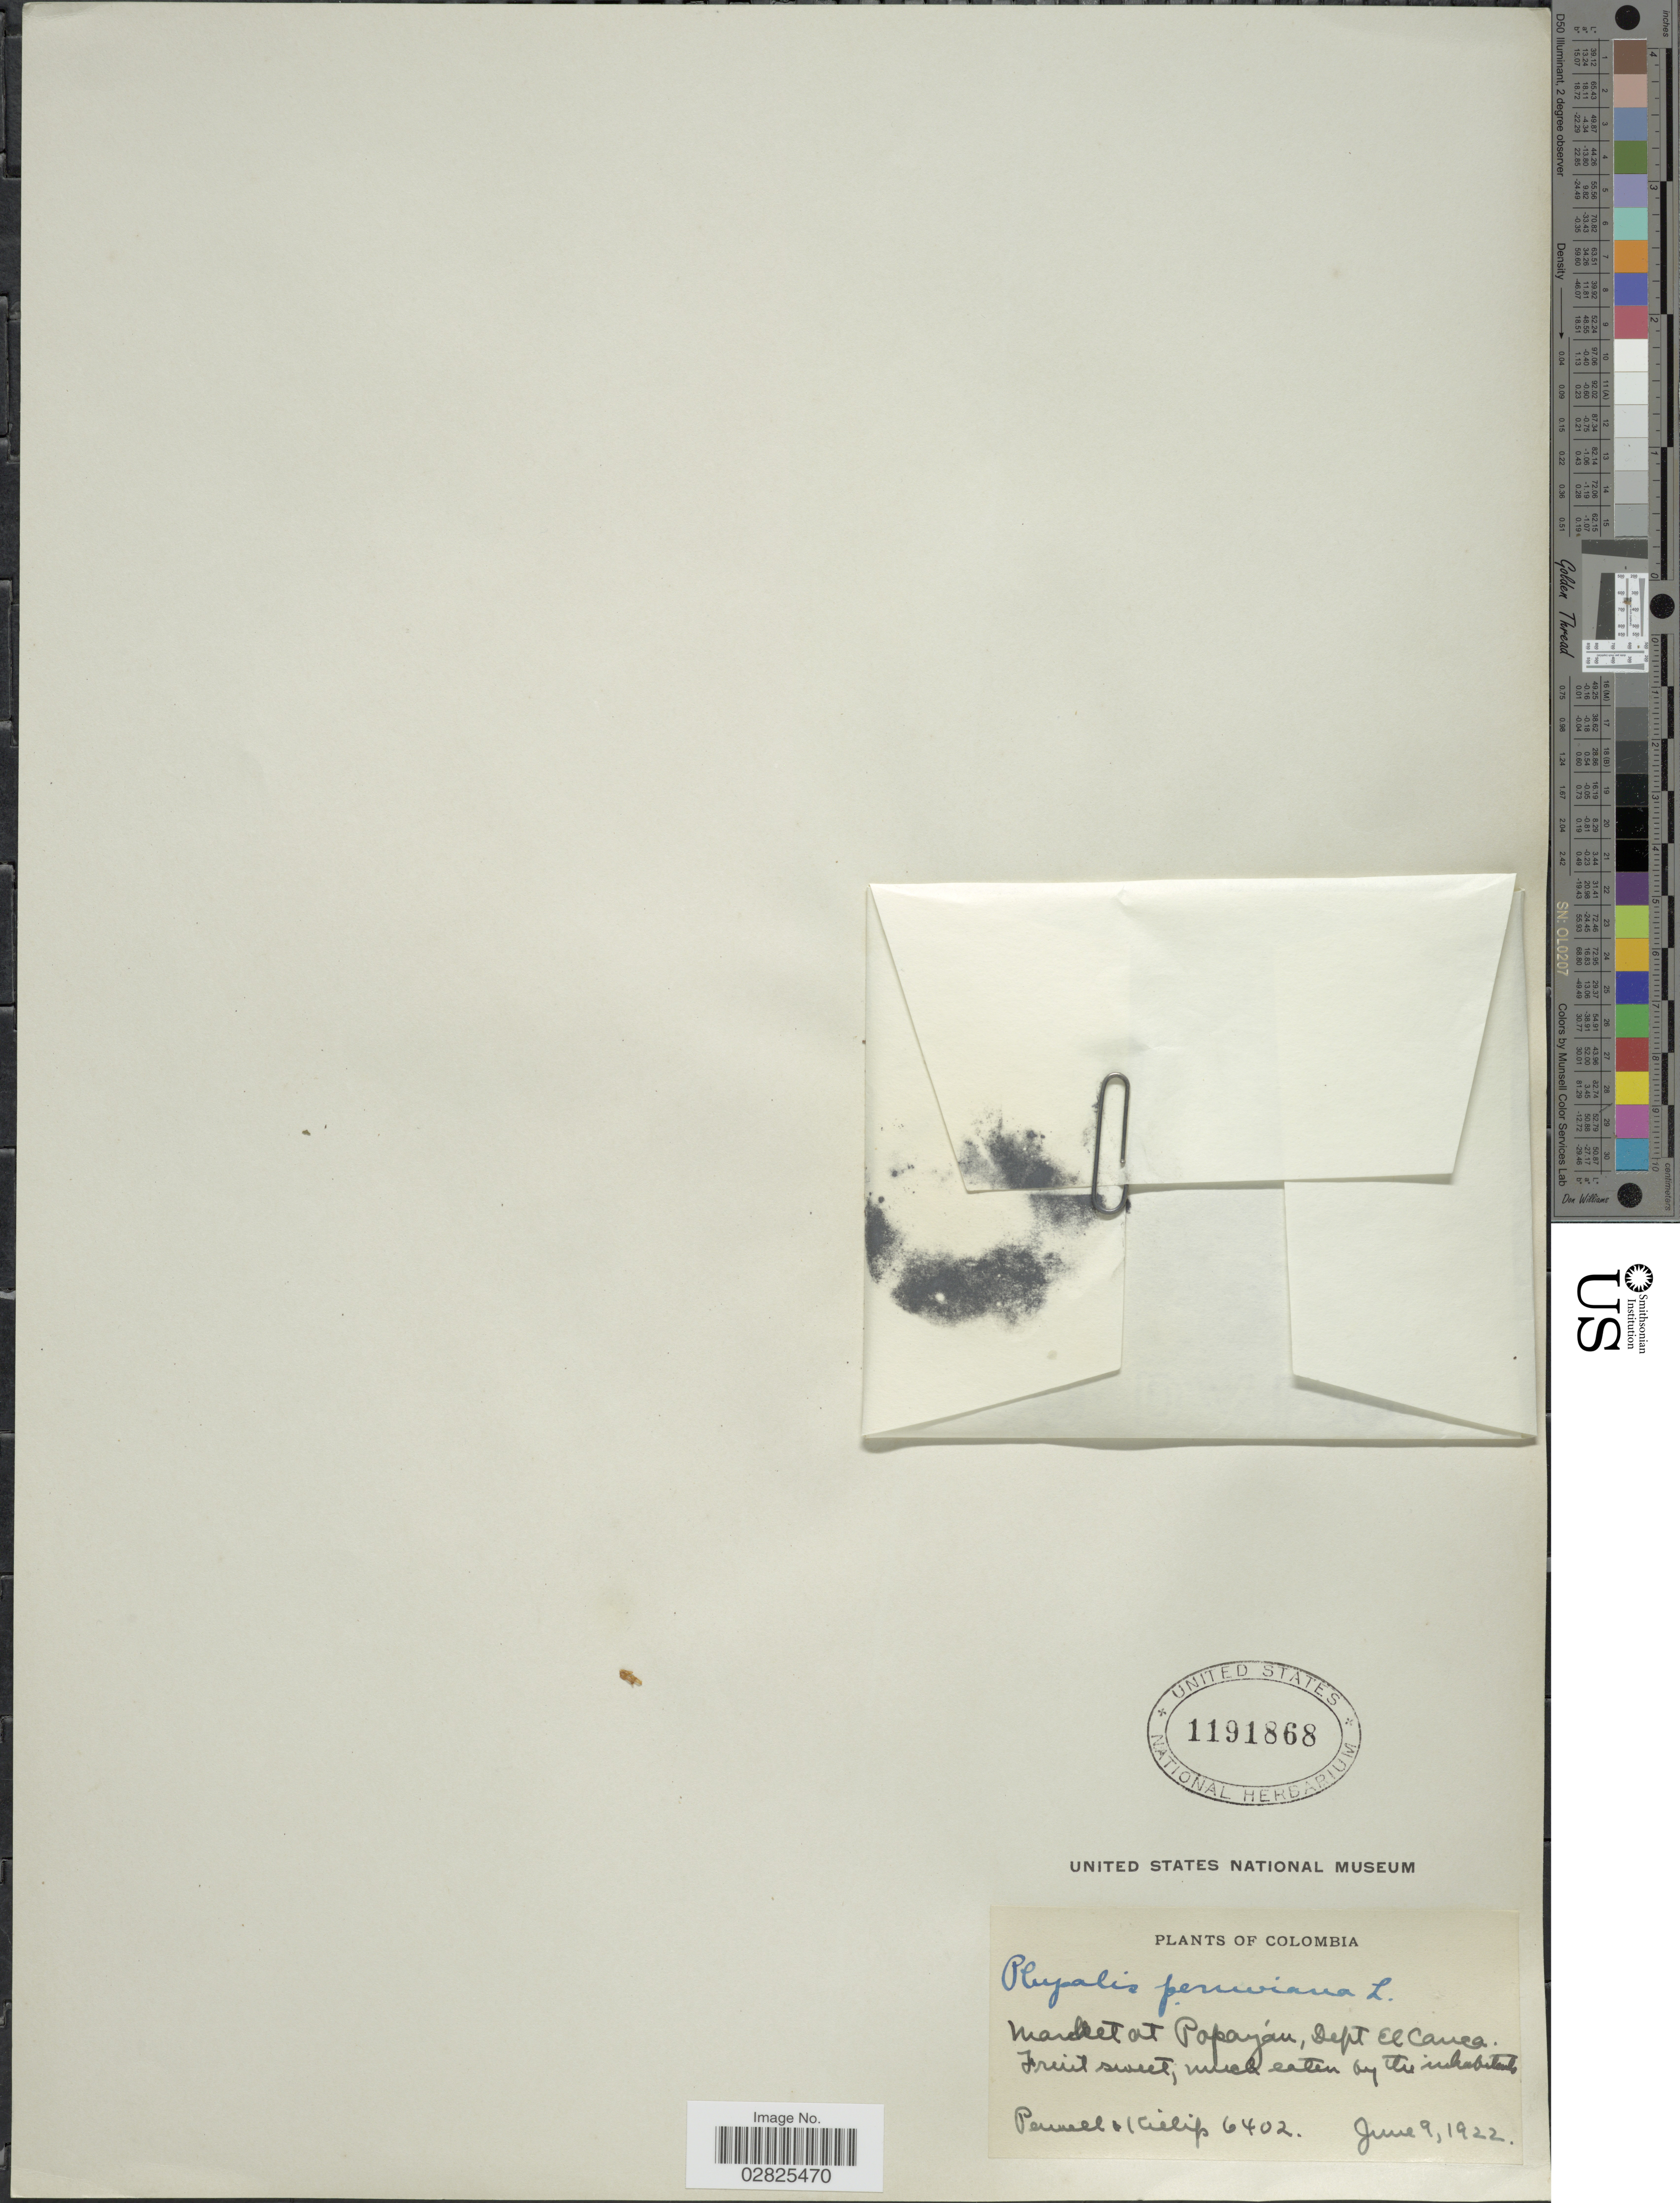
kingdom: Plantae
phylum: Tracheophyta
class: Magnoliopsida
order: Solanales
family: Solanaceae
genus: Physalis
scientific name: Physalis peruviana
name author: L.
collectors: -. Pennell & Killip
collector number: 6402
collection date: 1922-06-09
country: Colombia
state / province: Cauca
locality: Market at Popayan, Dept. El Cauca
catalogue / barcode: US 1191868